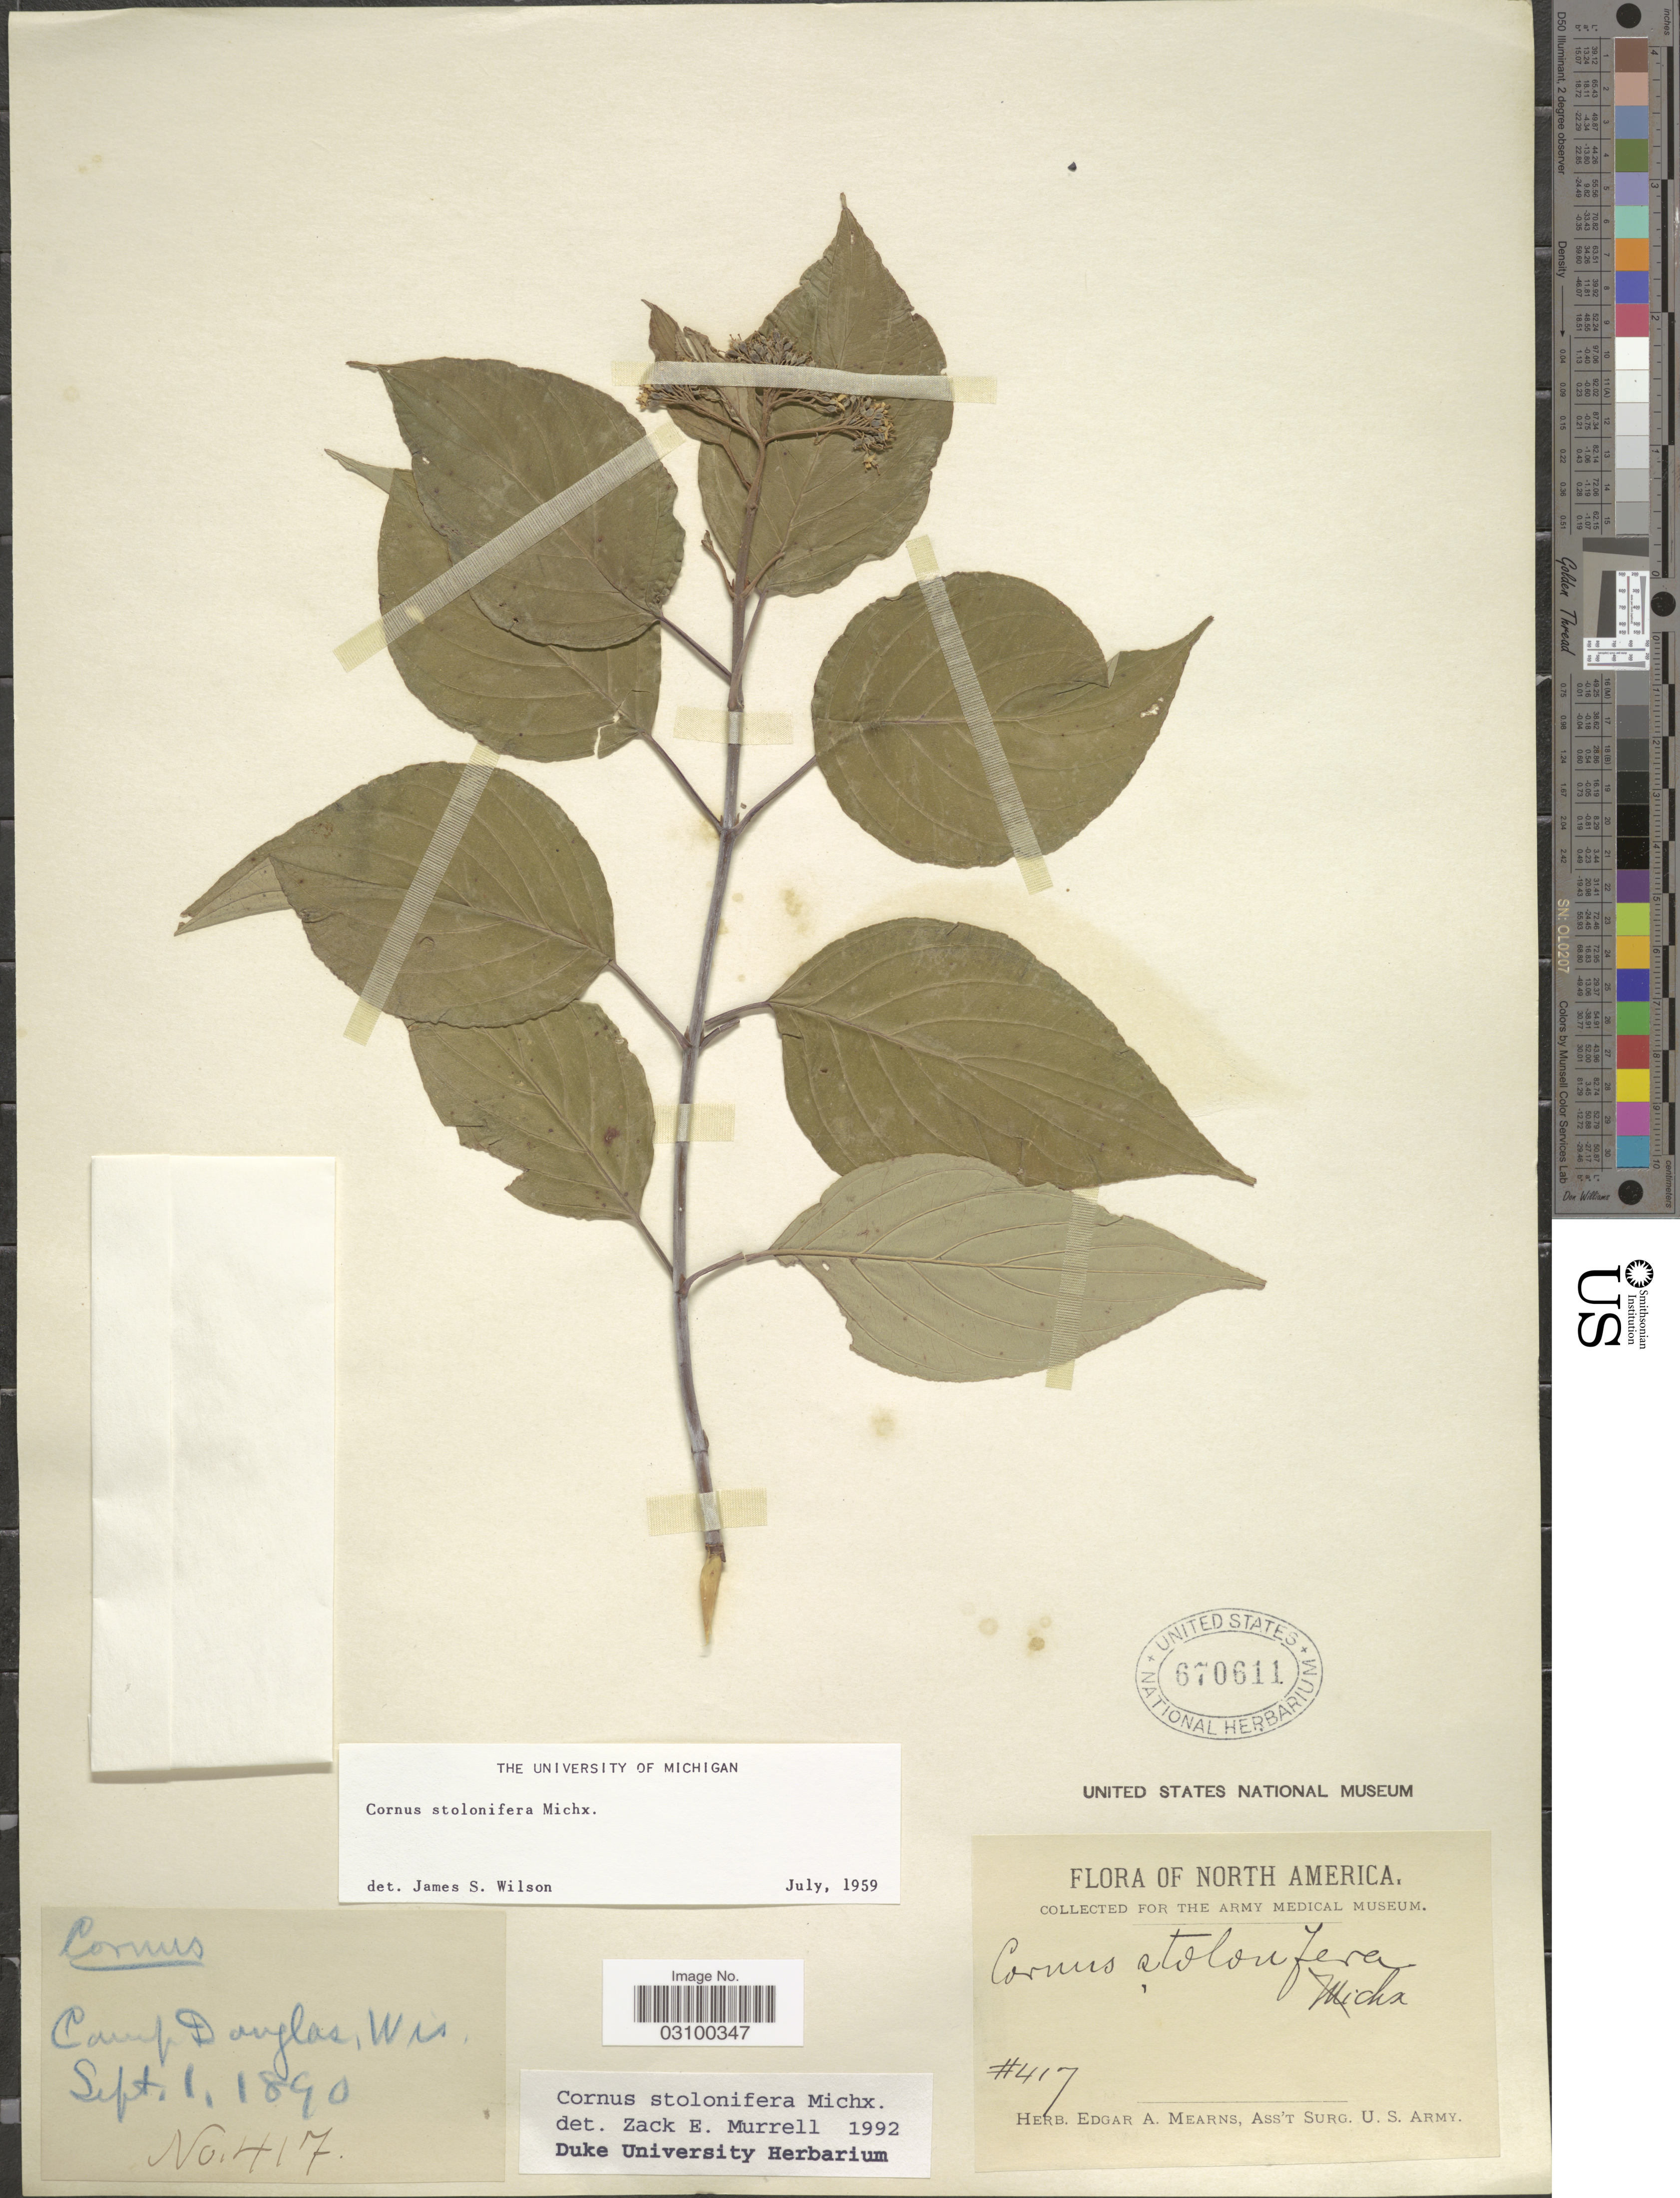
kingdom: Plantae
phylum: Tracheophyta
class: Magnoliopsida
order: Cornales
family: Cornaceae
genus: Cornus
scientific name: Cornus sericea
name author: L.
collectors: ex herb. Edgar A. Mearns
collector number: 417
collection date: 1890-09-01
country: United States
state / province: Wisconsin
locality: Camp Douglas, Wis.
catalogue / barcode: US 670611